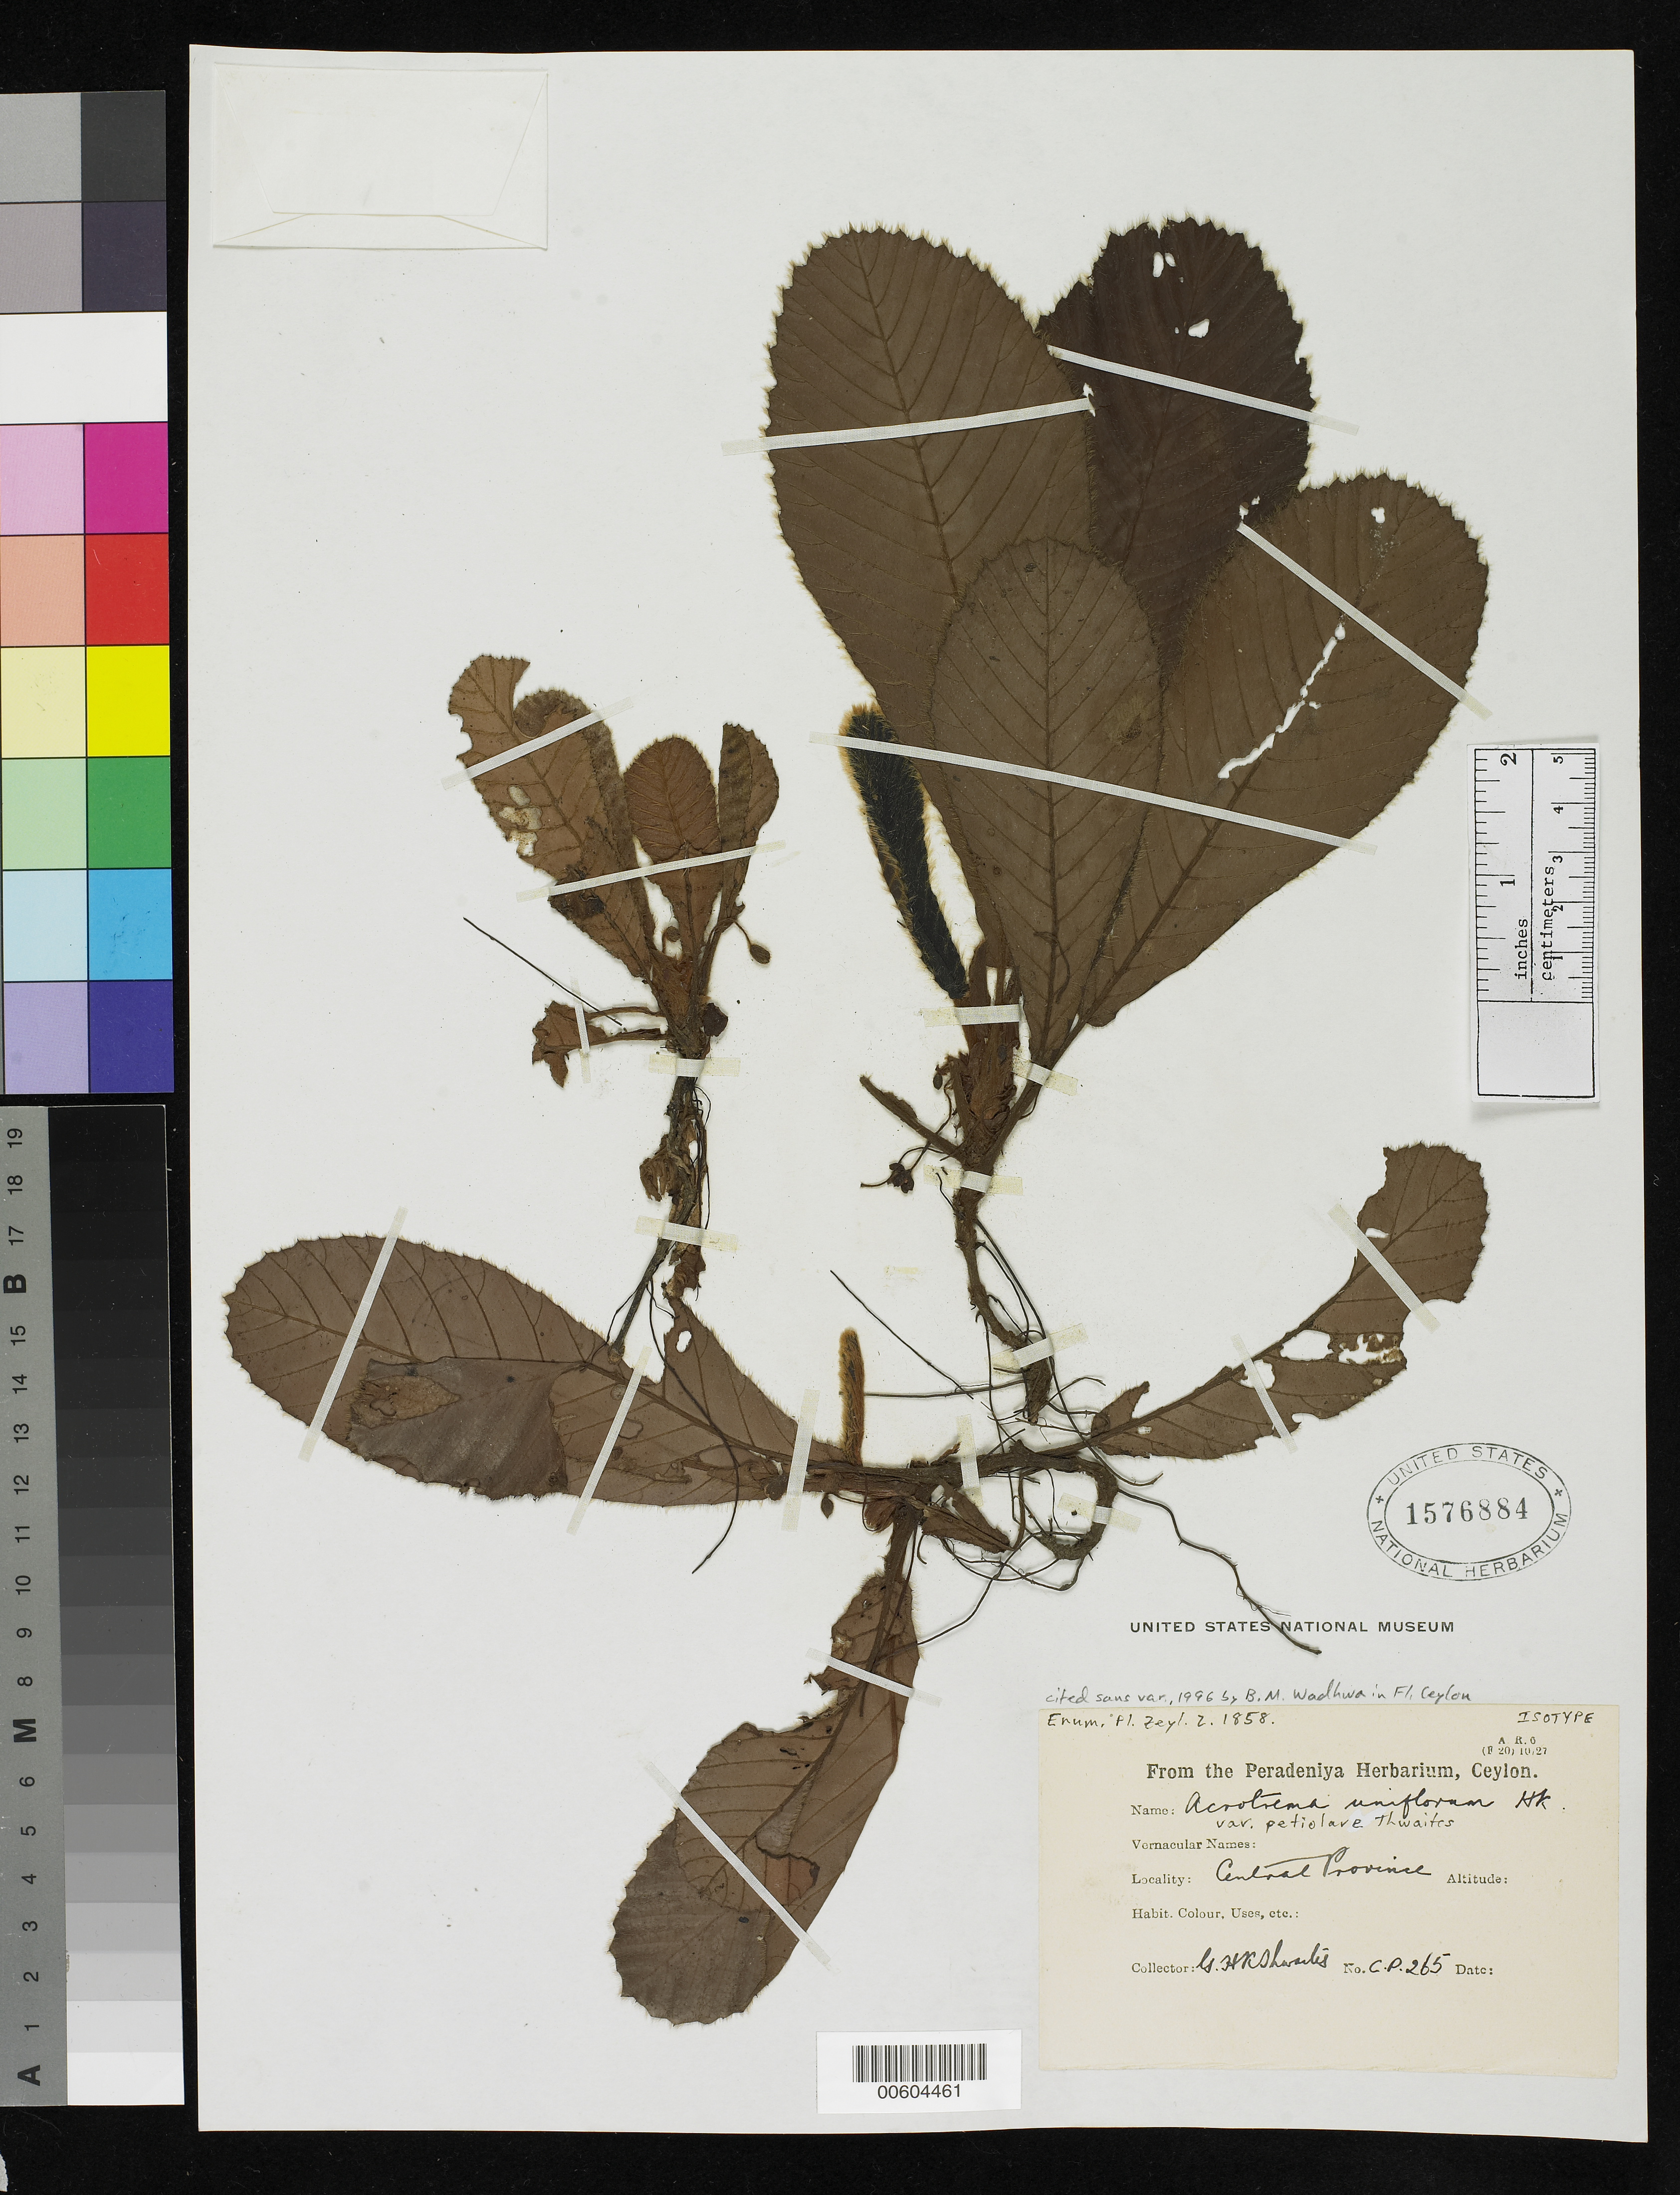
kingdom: Plantae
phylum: Tracheophyta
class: Magnoliopsida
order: Dilleniales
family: Dilleniaceae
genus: Acrotrema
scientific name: Acrotrema uniflorum var. petiolare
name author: Thwaites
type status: Isotype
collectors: G. H. K. Thwaites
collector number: C.P. 265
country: Sri Lanka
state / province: Central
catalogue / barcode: US 1576884